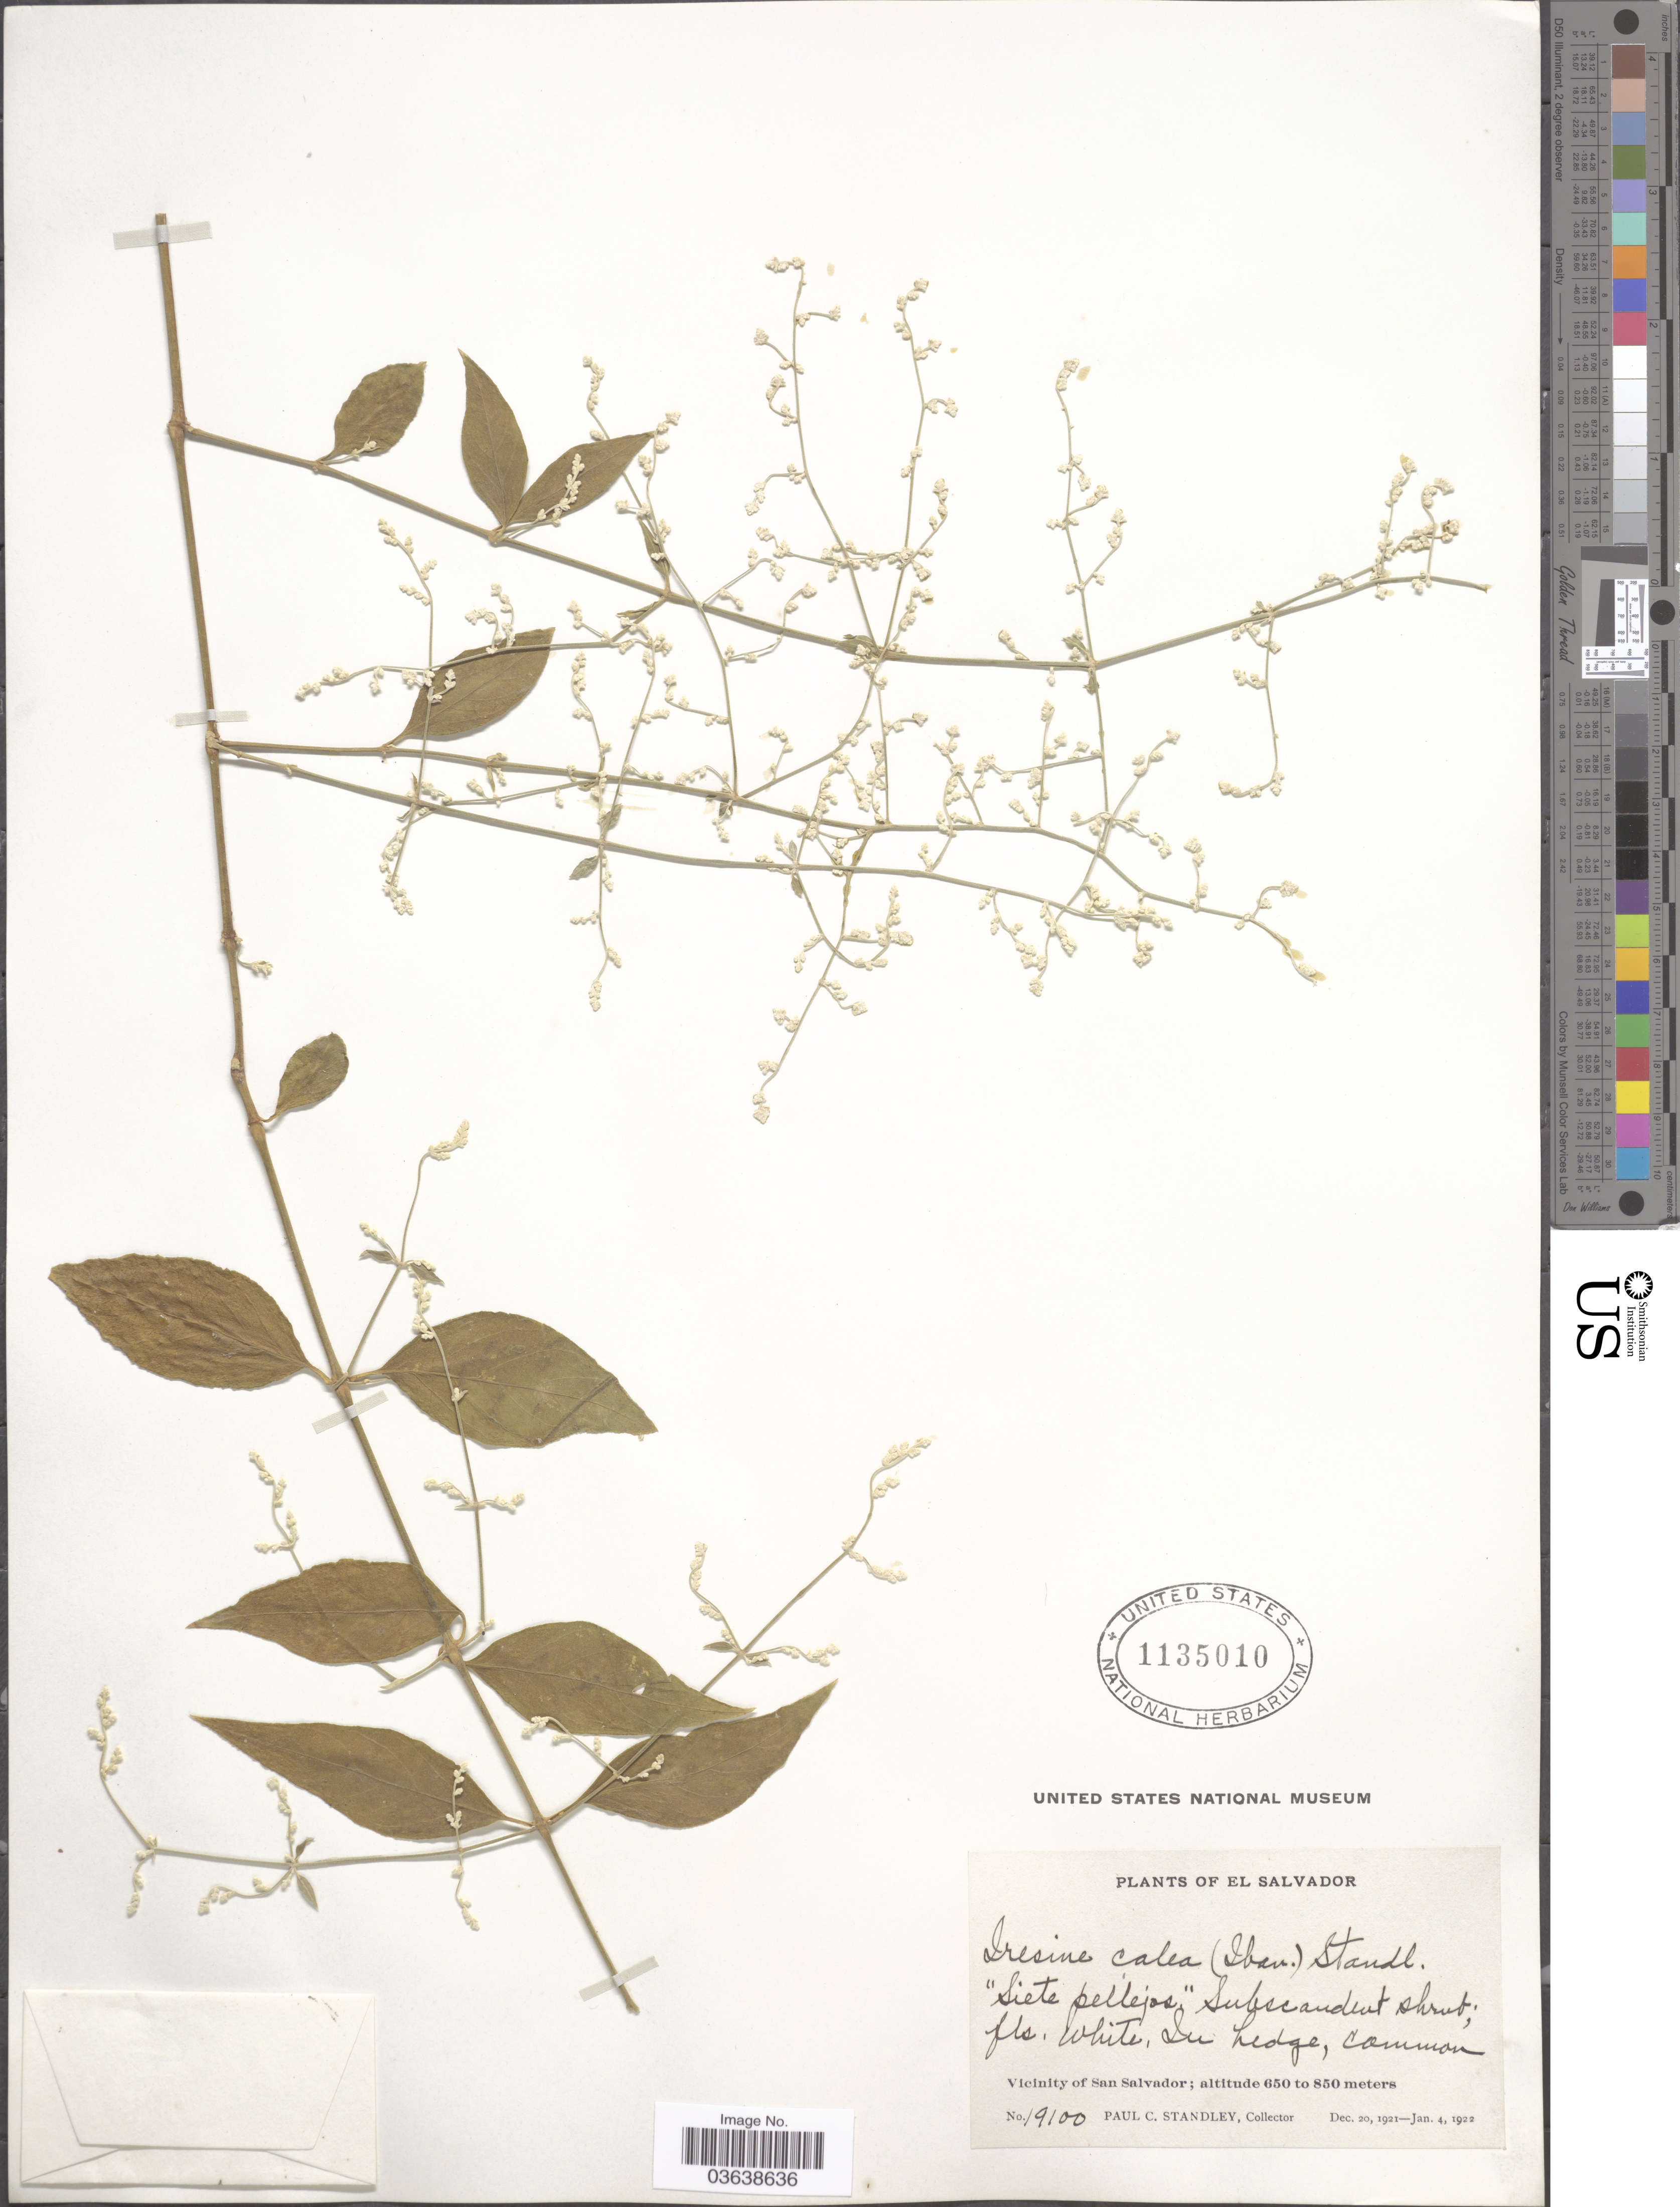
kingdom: Plantae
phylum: Tracheophyta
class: Magnoliopsida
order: Caryophyllales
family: Amaranthaceae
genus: Iresine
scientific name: Iresine calea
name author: (Ibáñez) Standl.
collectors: P. C. Standley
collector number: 19100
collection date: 1921-12-20/1922-01-04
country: El Salvador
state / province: San Salvador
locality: Vicinity of San Salvador.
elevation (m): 650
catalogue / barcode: US 1135010